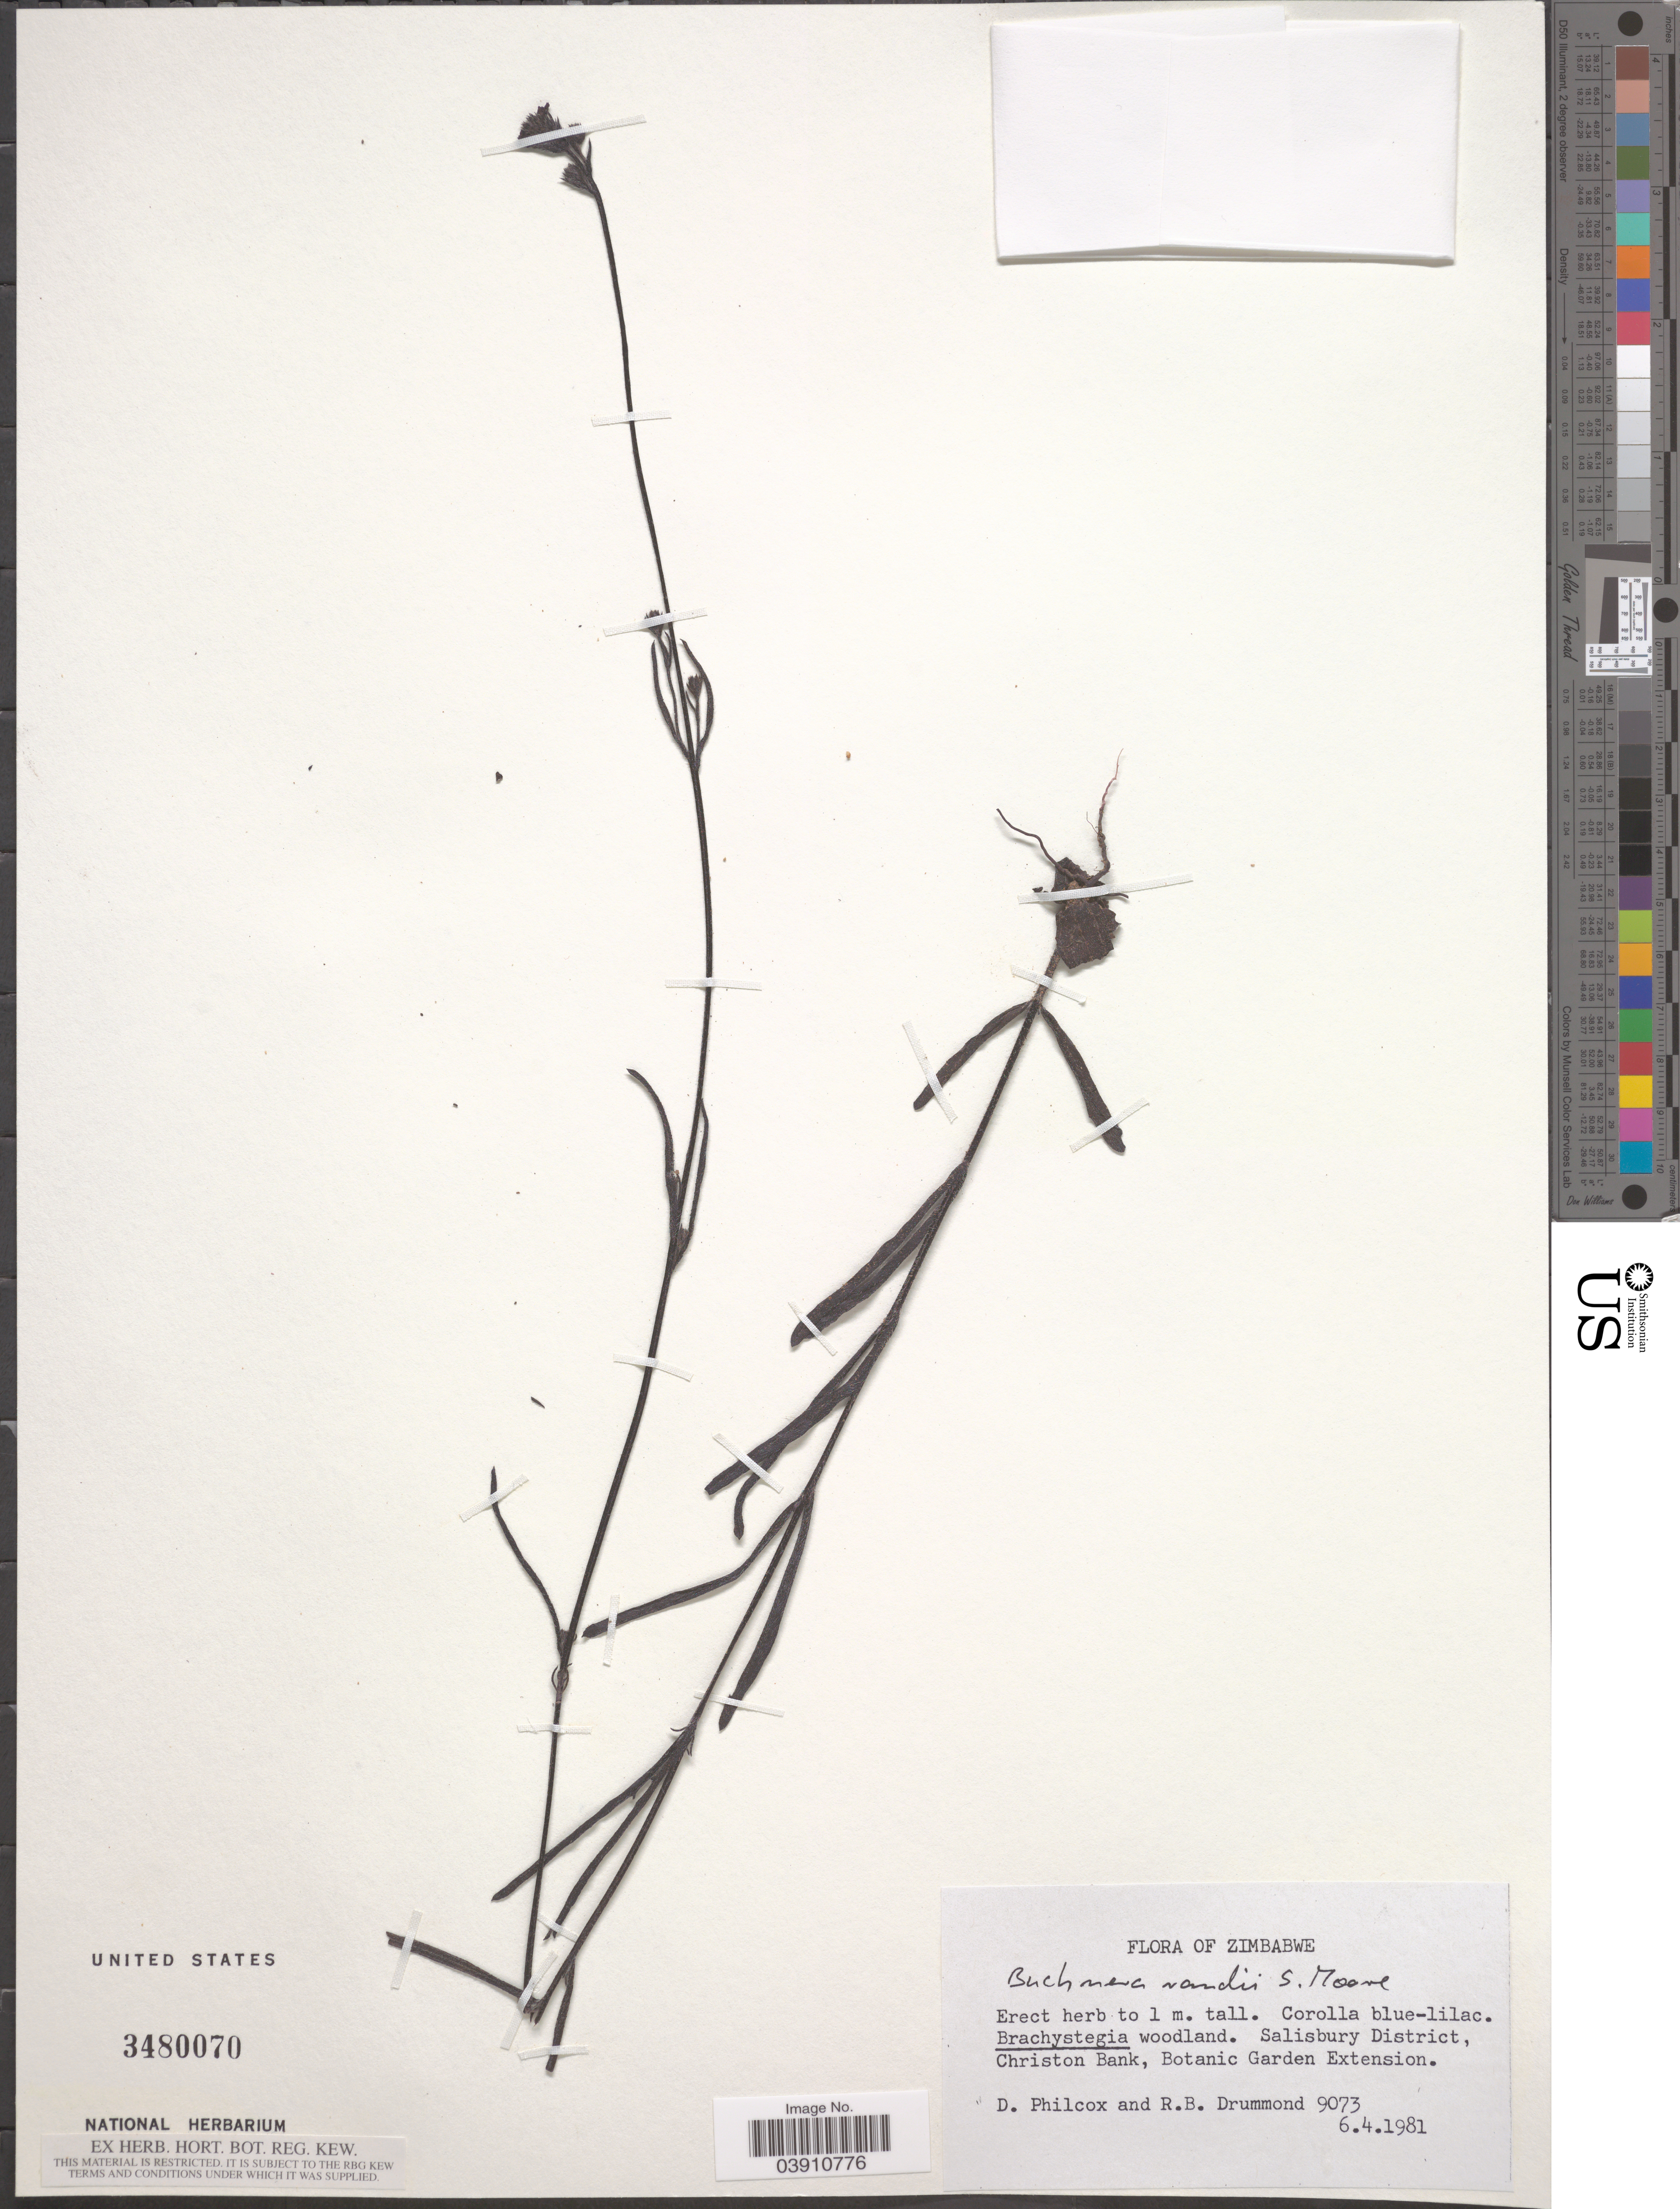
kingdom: Plantae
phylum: Tracheophyta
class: Magnoliopsida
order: Lamiales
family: Orobanchaceae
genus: Buchnera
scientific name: Buchnera randii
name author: S. Moore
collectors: D. Philcox & R. Drummond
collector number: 9073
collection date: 1981-04-06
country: Zimbabwe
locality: Salisbury District, Christon Bank, Botanic Garden Extension.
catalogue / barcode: US 3480070